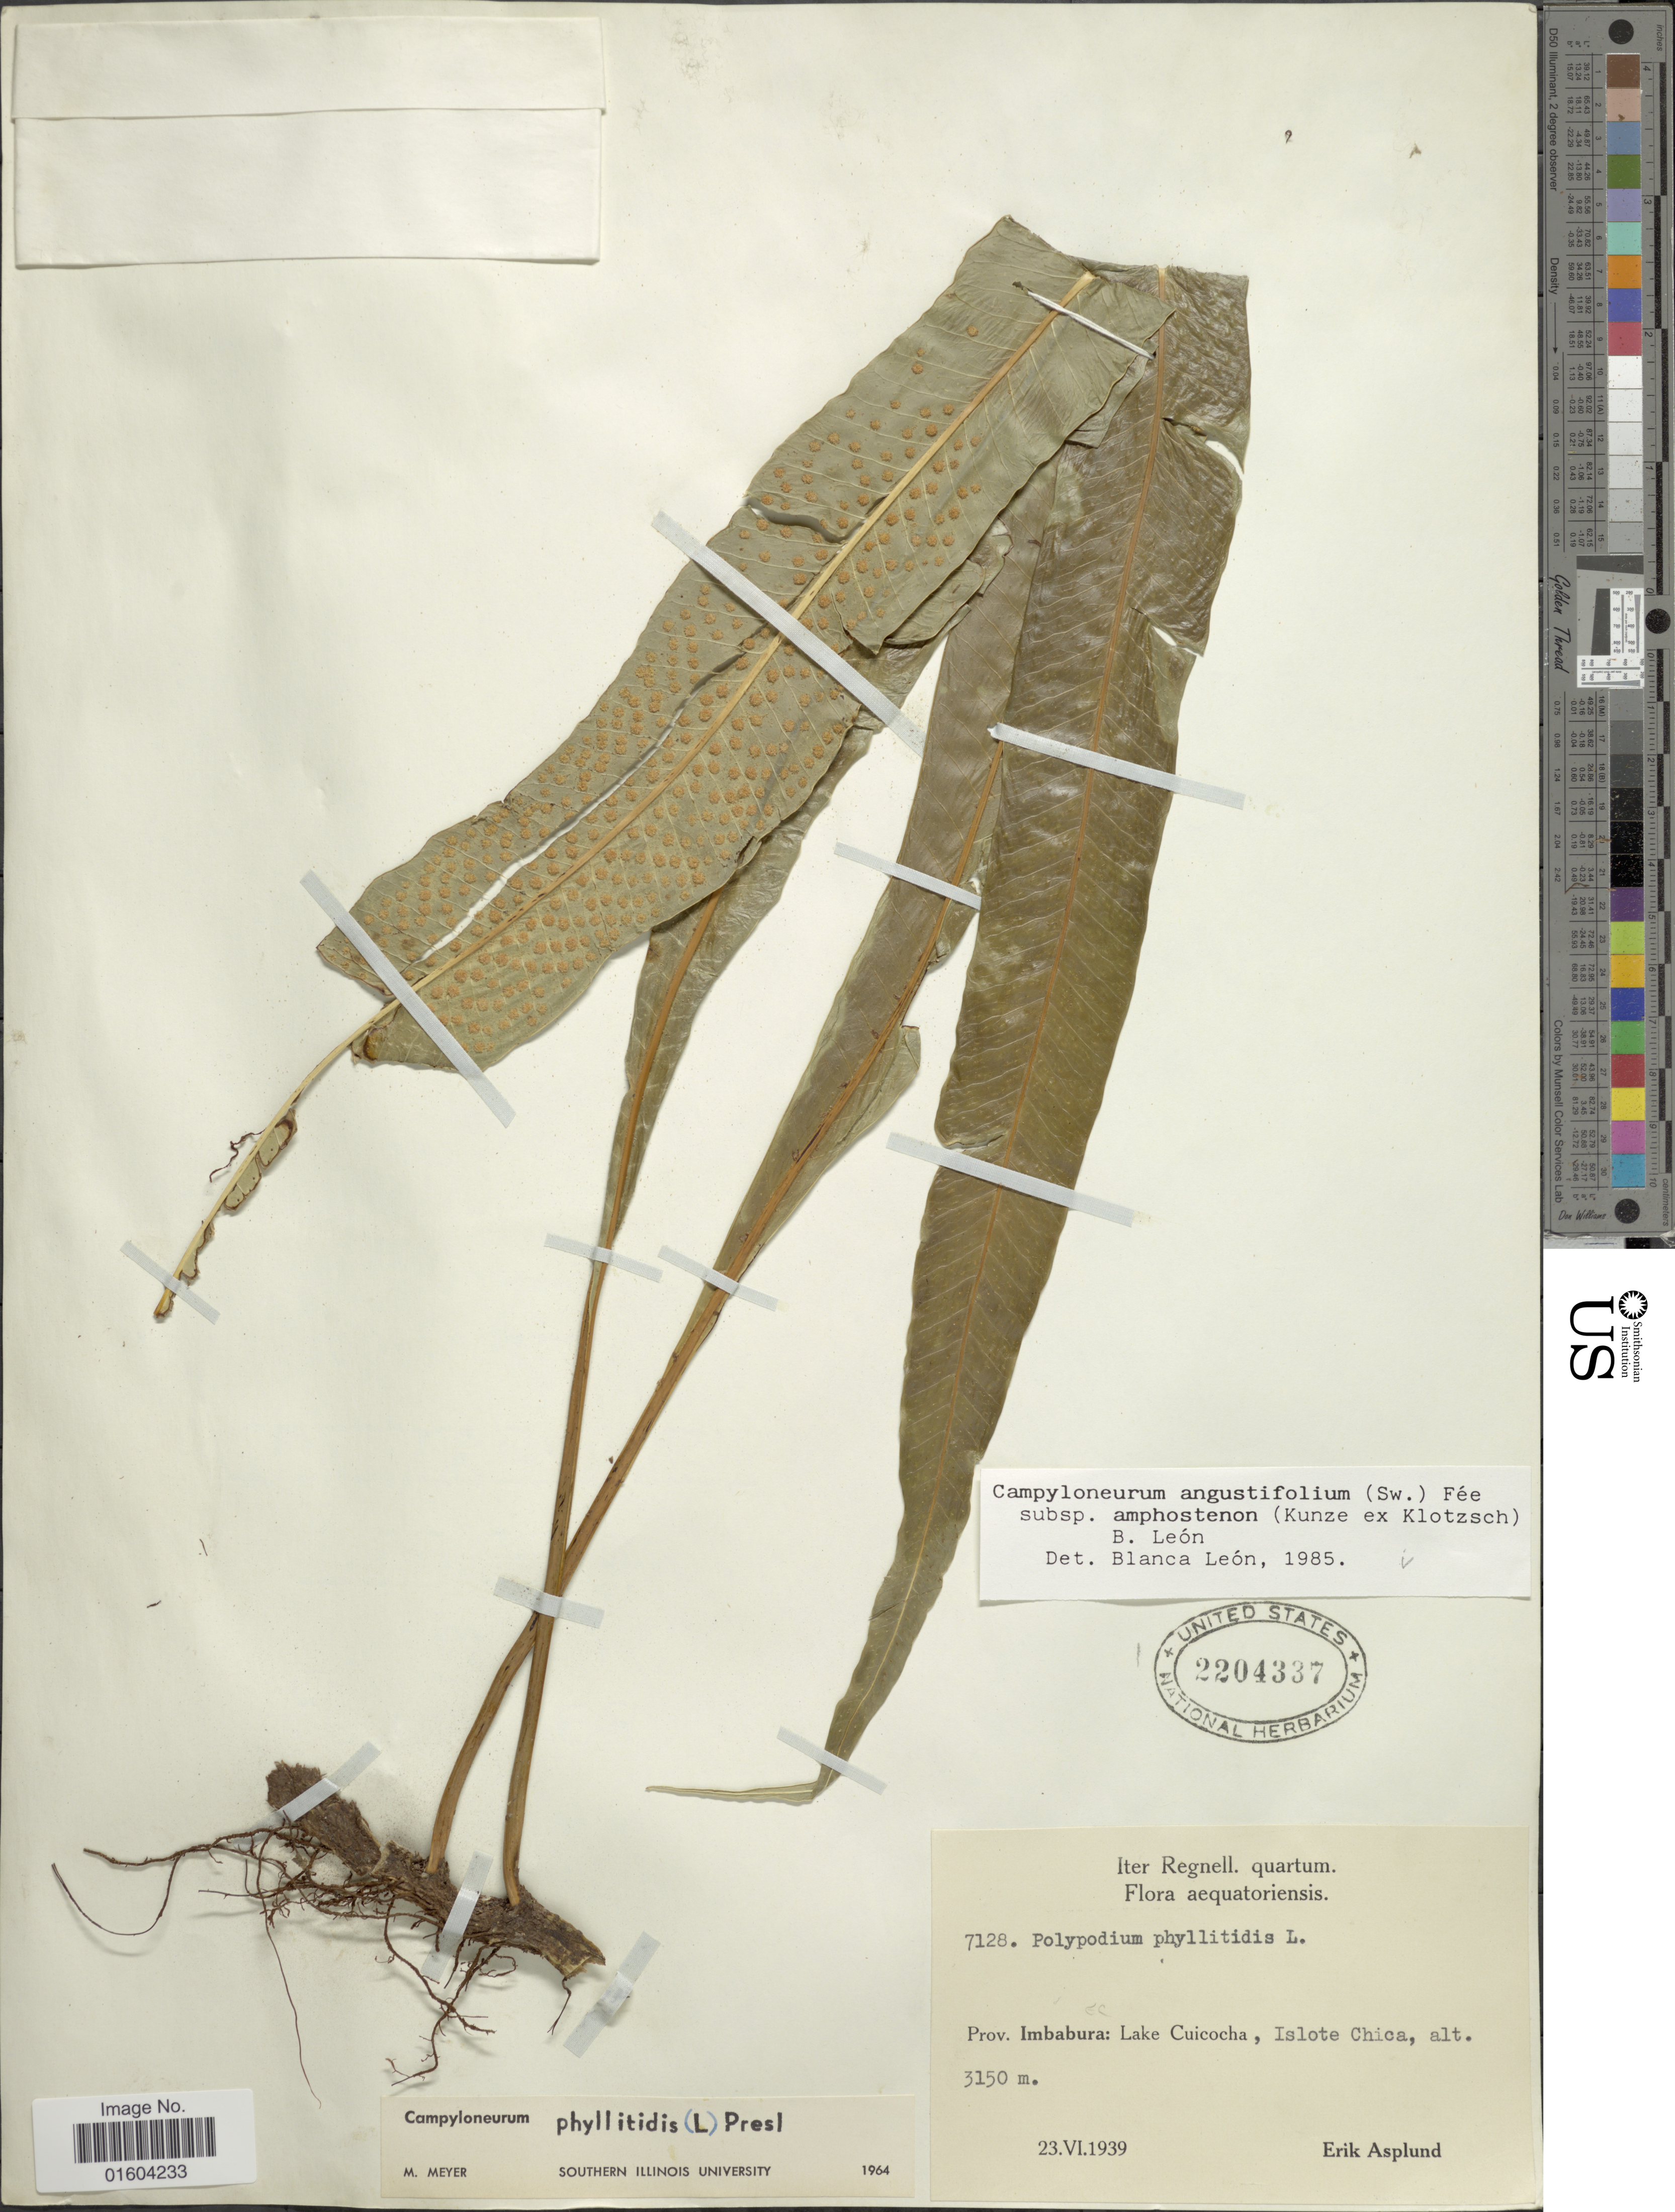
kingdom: Plantae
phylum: Tracheophyta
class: Polypodiopsida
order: Polypodiales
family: Polypodiaceae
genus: Campyloneurum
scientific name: Campyloneurum cochense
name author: (Hieron.) Ching & Farw.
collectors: E. Asplund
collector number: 7128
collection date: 1939-06-23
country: Ecuador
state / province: Imbabura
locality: Aequatoriensis, Prov. Imbabura: Lake Cuicocha, Islote Chica.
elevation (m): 3150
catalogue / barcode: US 2204337